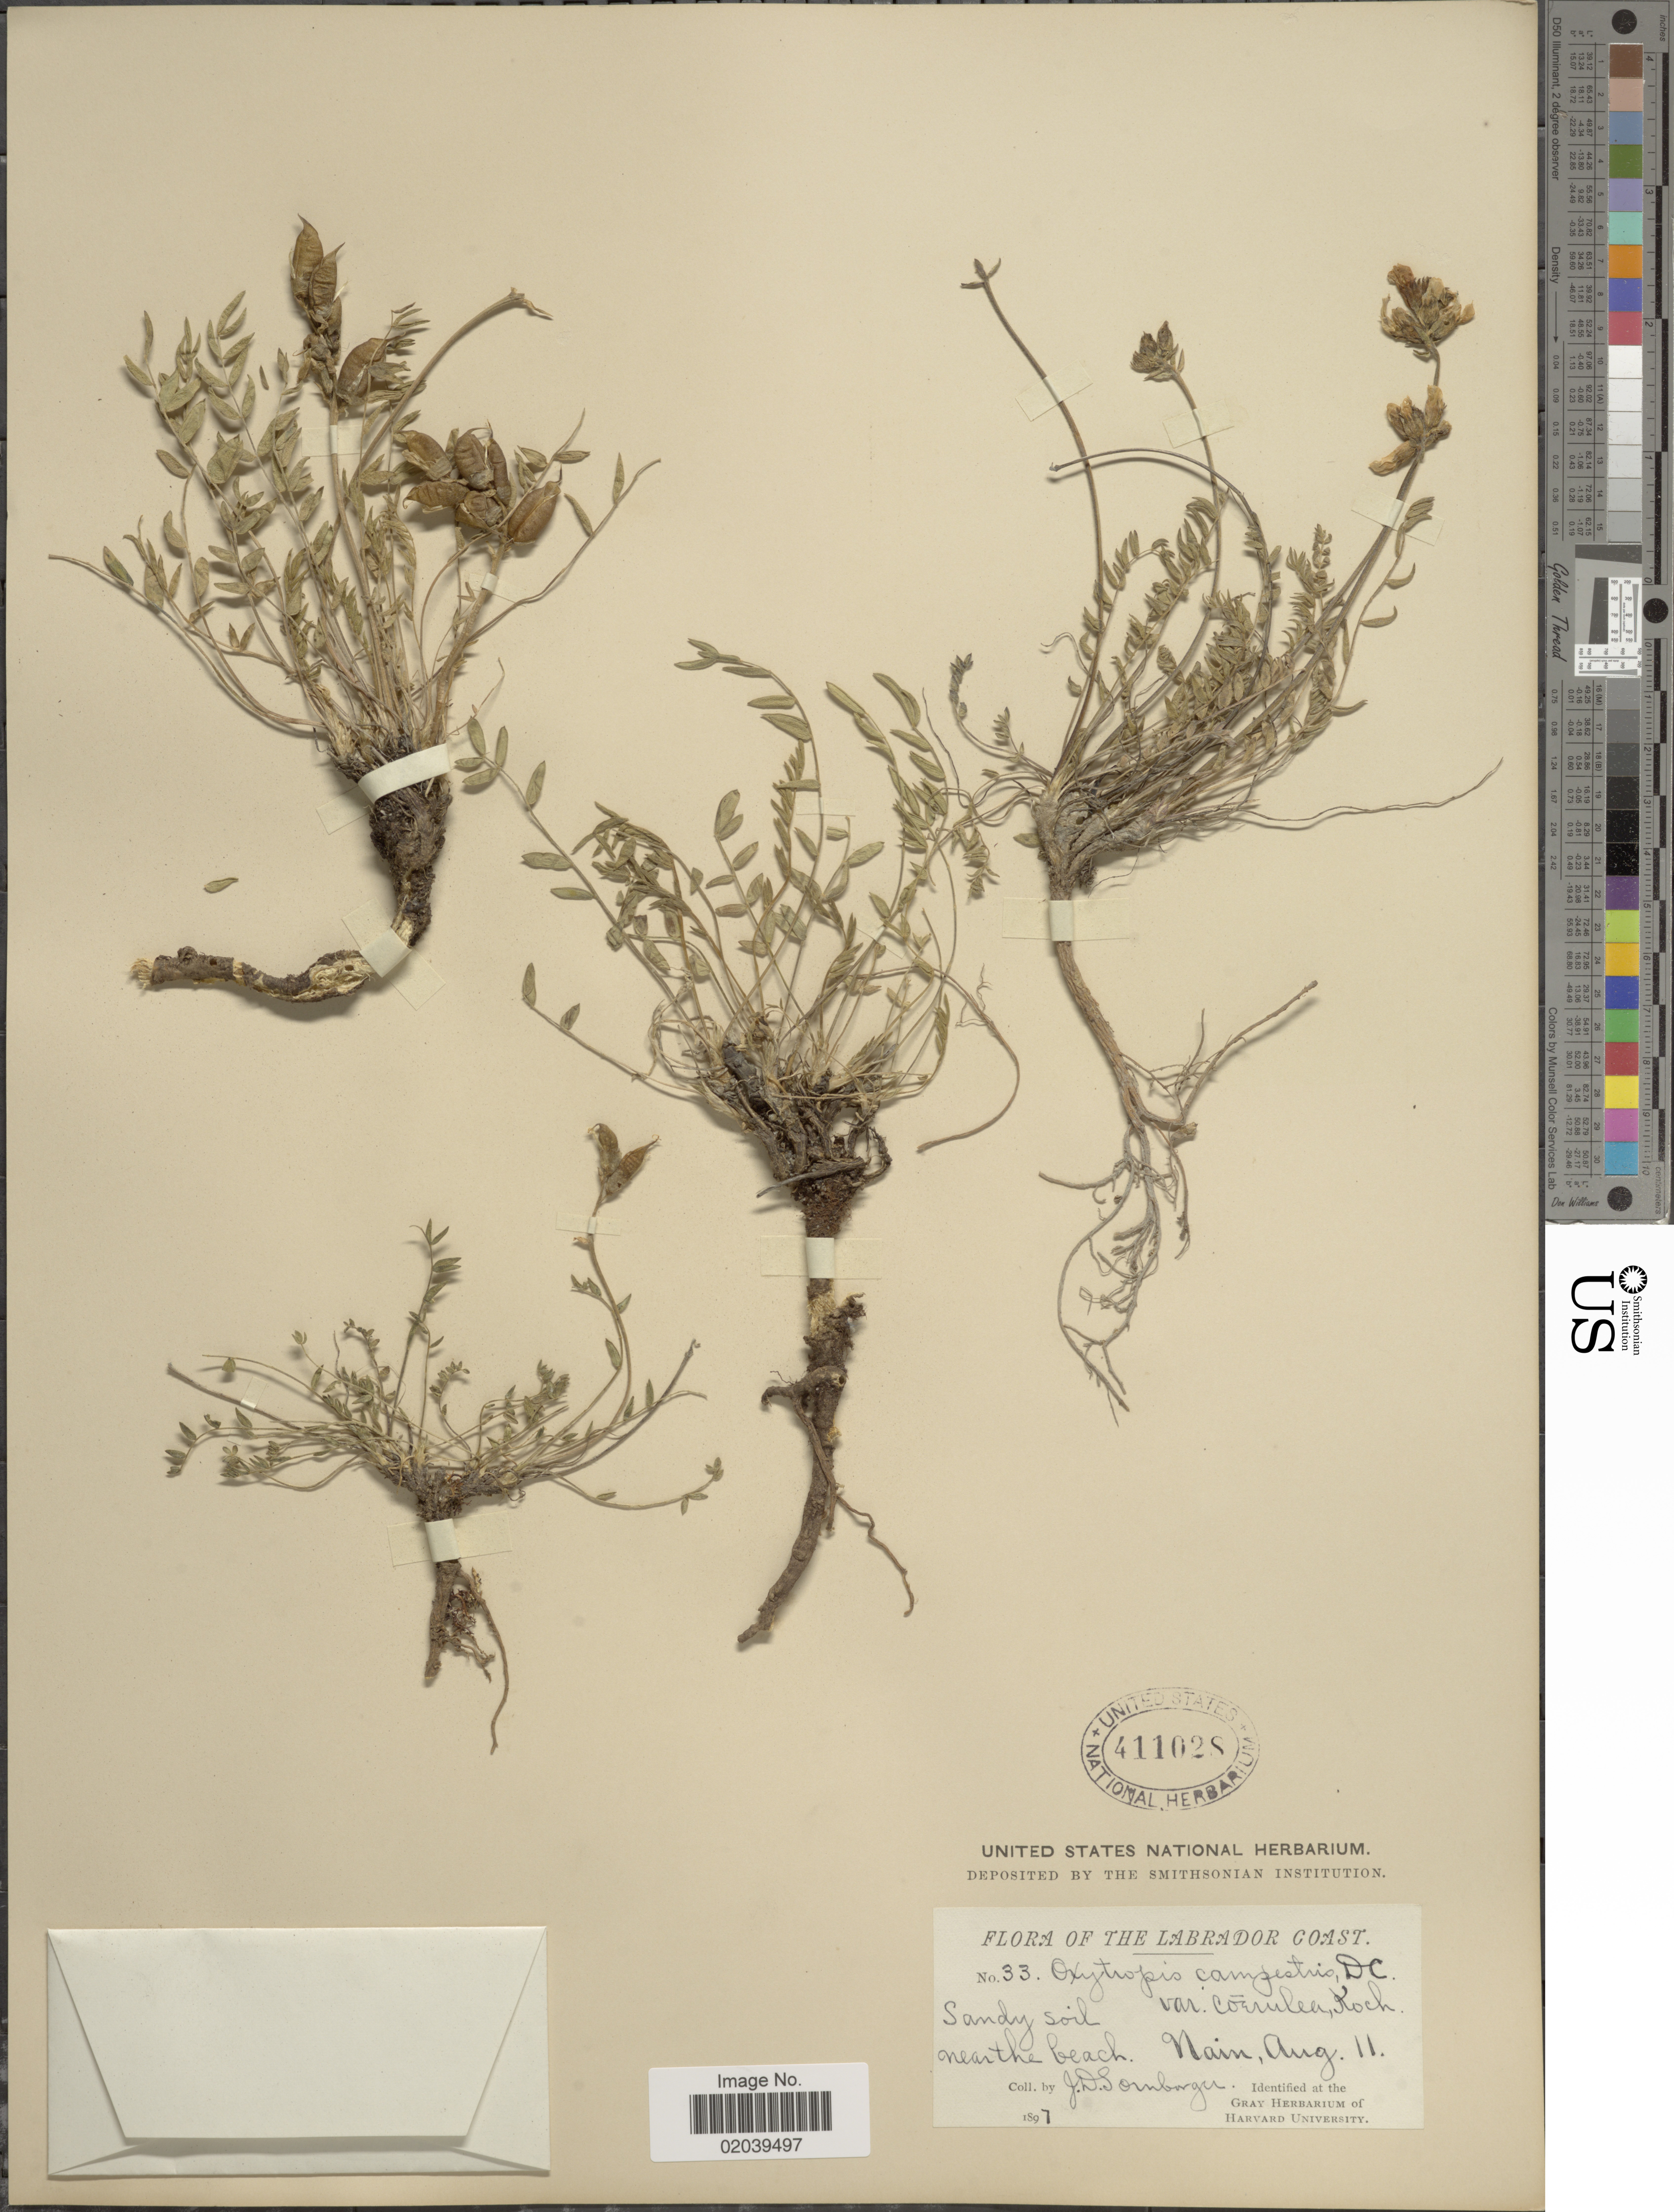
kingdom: Plantae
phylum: Tracheophyta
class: Magnoliopsida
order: Fabales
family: Fabaceae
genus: Oxytropis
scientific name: Oxytropis campestris var. terrae-novae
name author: (Fernald) Barneby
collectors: J. Sornborger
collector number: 33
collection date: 1897-08-11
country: Canada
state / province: Newfoundland and Labrador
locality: Labrador Coast. near the beach. Nain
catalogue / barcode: US 411028